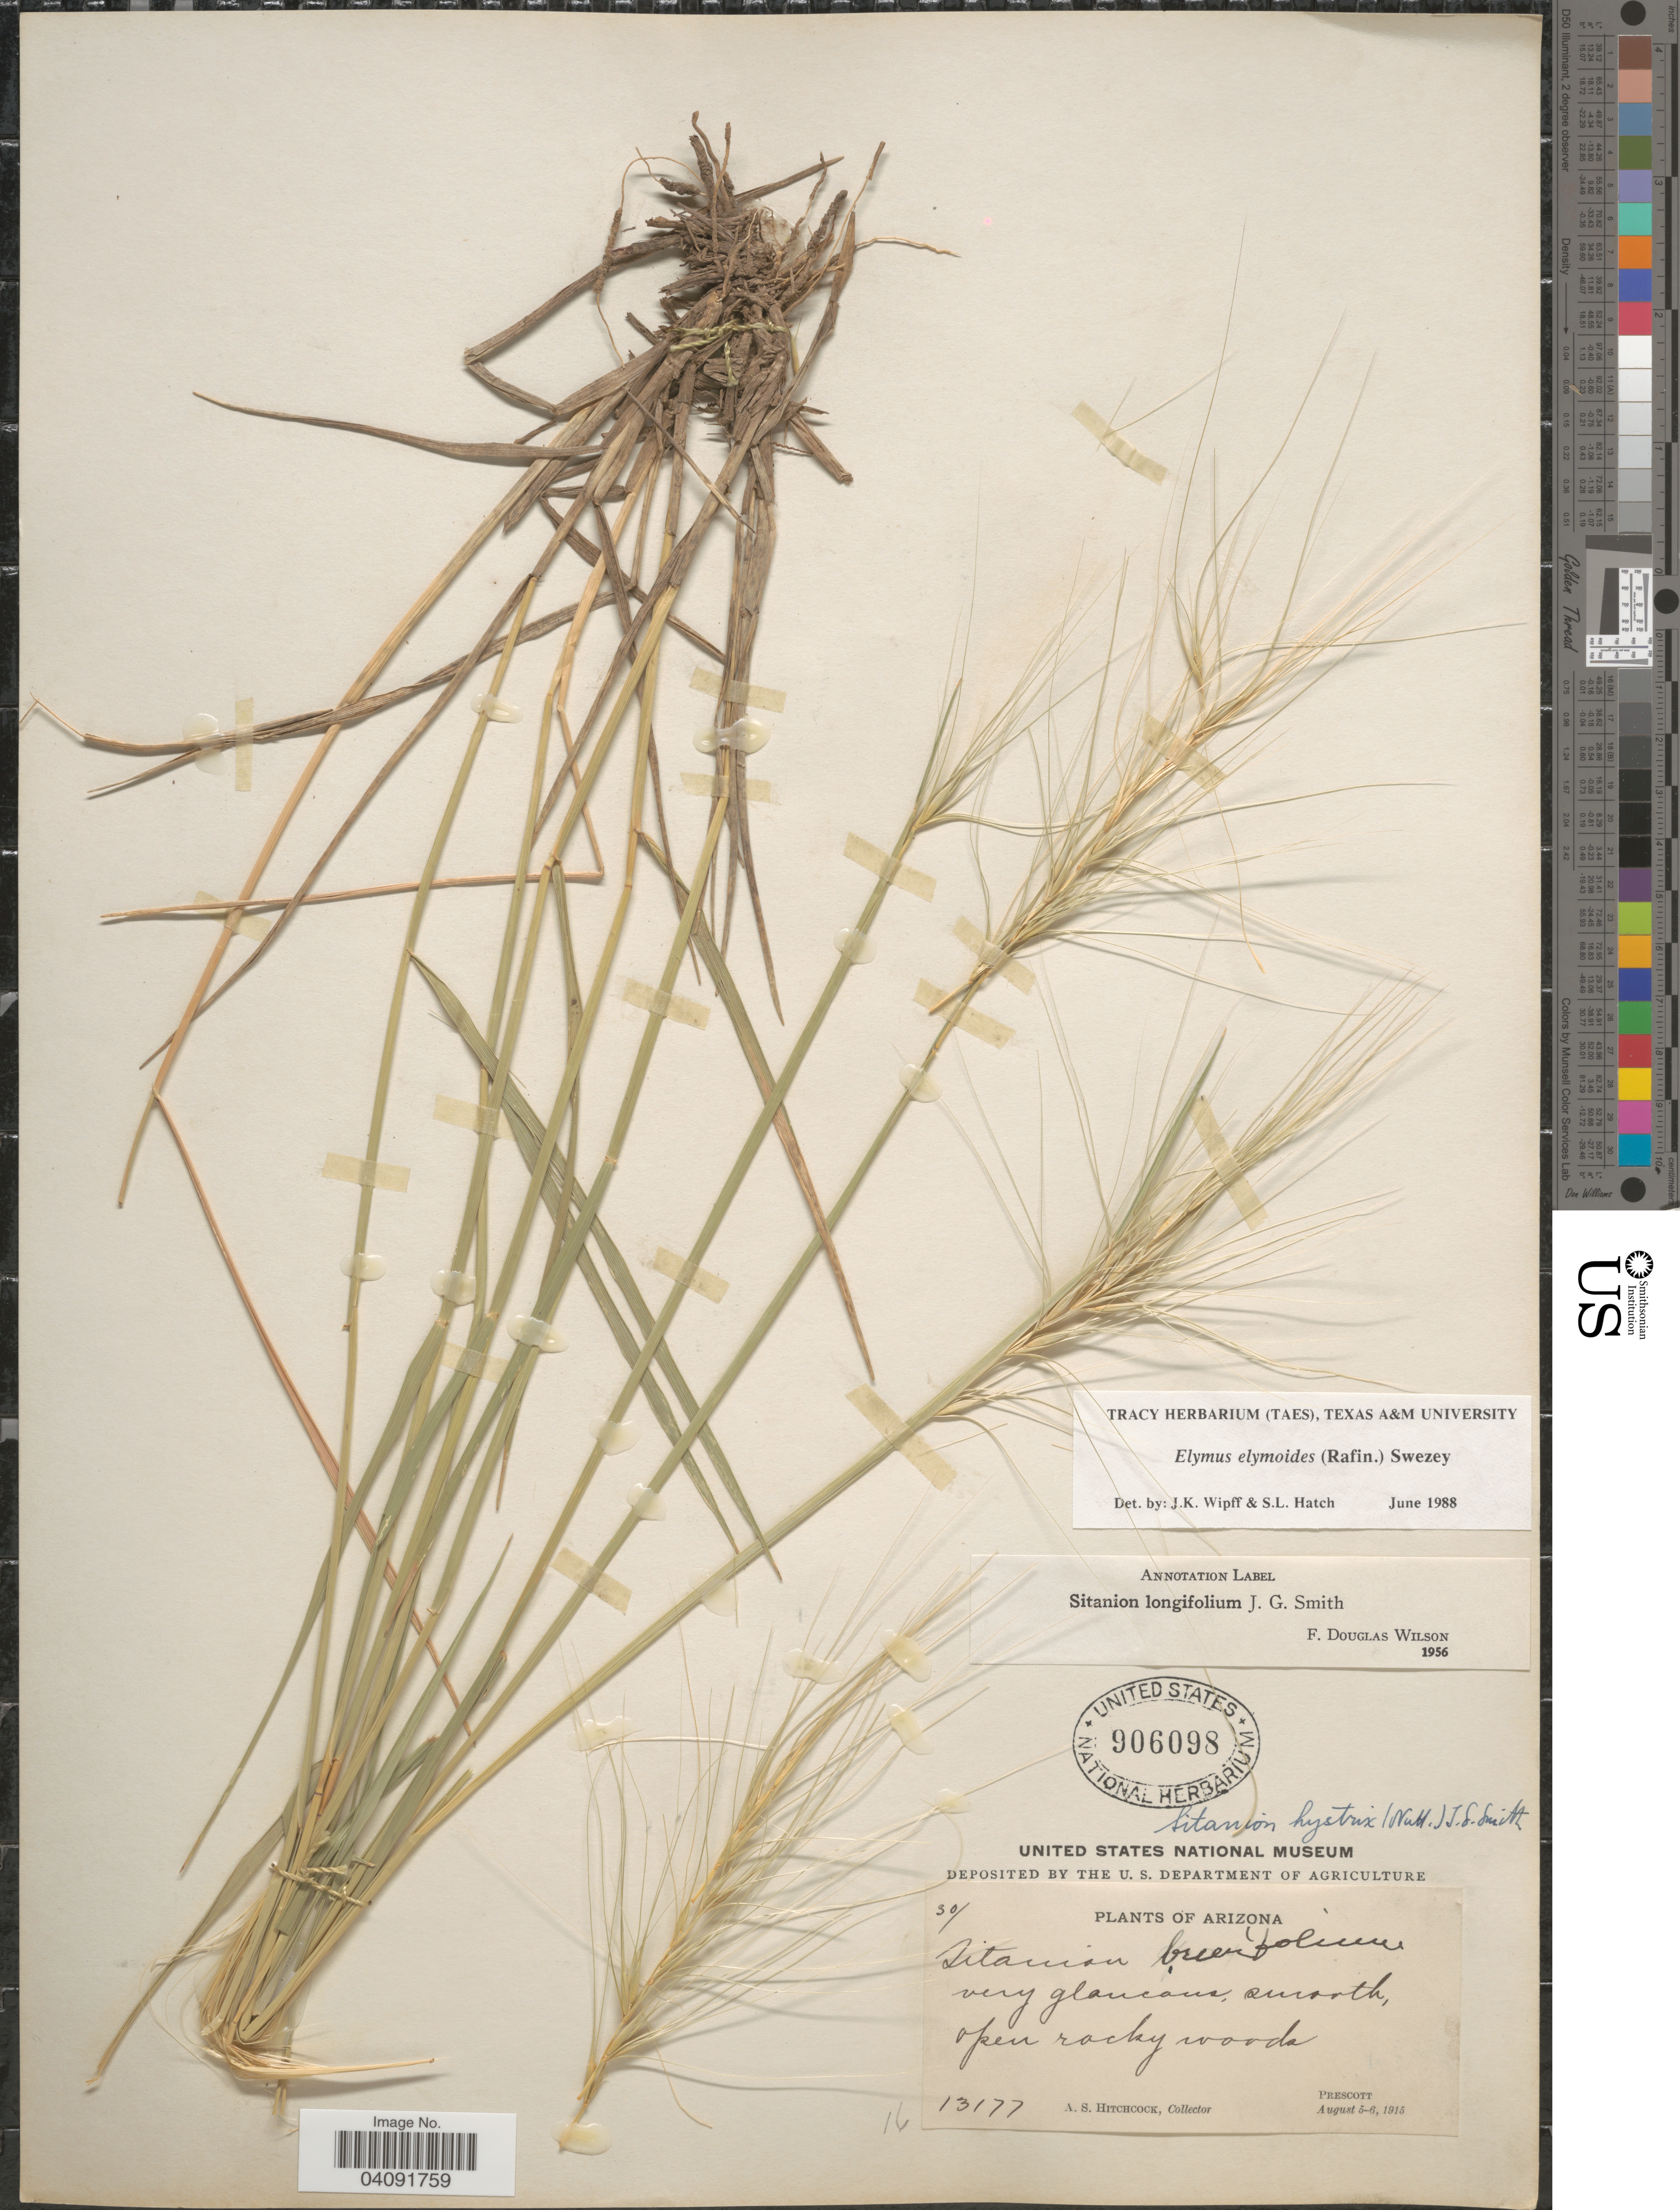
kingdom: Plantae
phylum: Tracheophyta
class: Liliopsida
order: Poales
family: Poaceae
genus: Elymus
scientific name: Elymus elymoides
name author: (Raf.) Swezey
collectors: A. S. Hitchcock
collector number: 13177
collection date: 1915-08-05/1915-08-06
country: United States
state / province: Arizona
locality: Prescott.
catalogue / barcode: US 906098